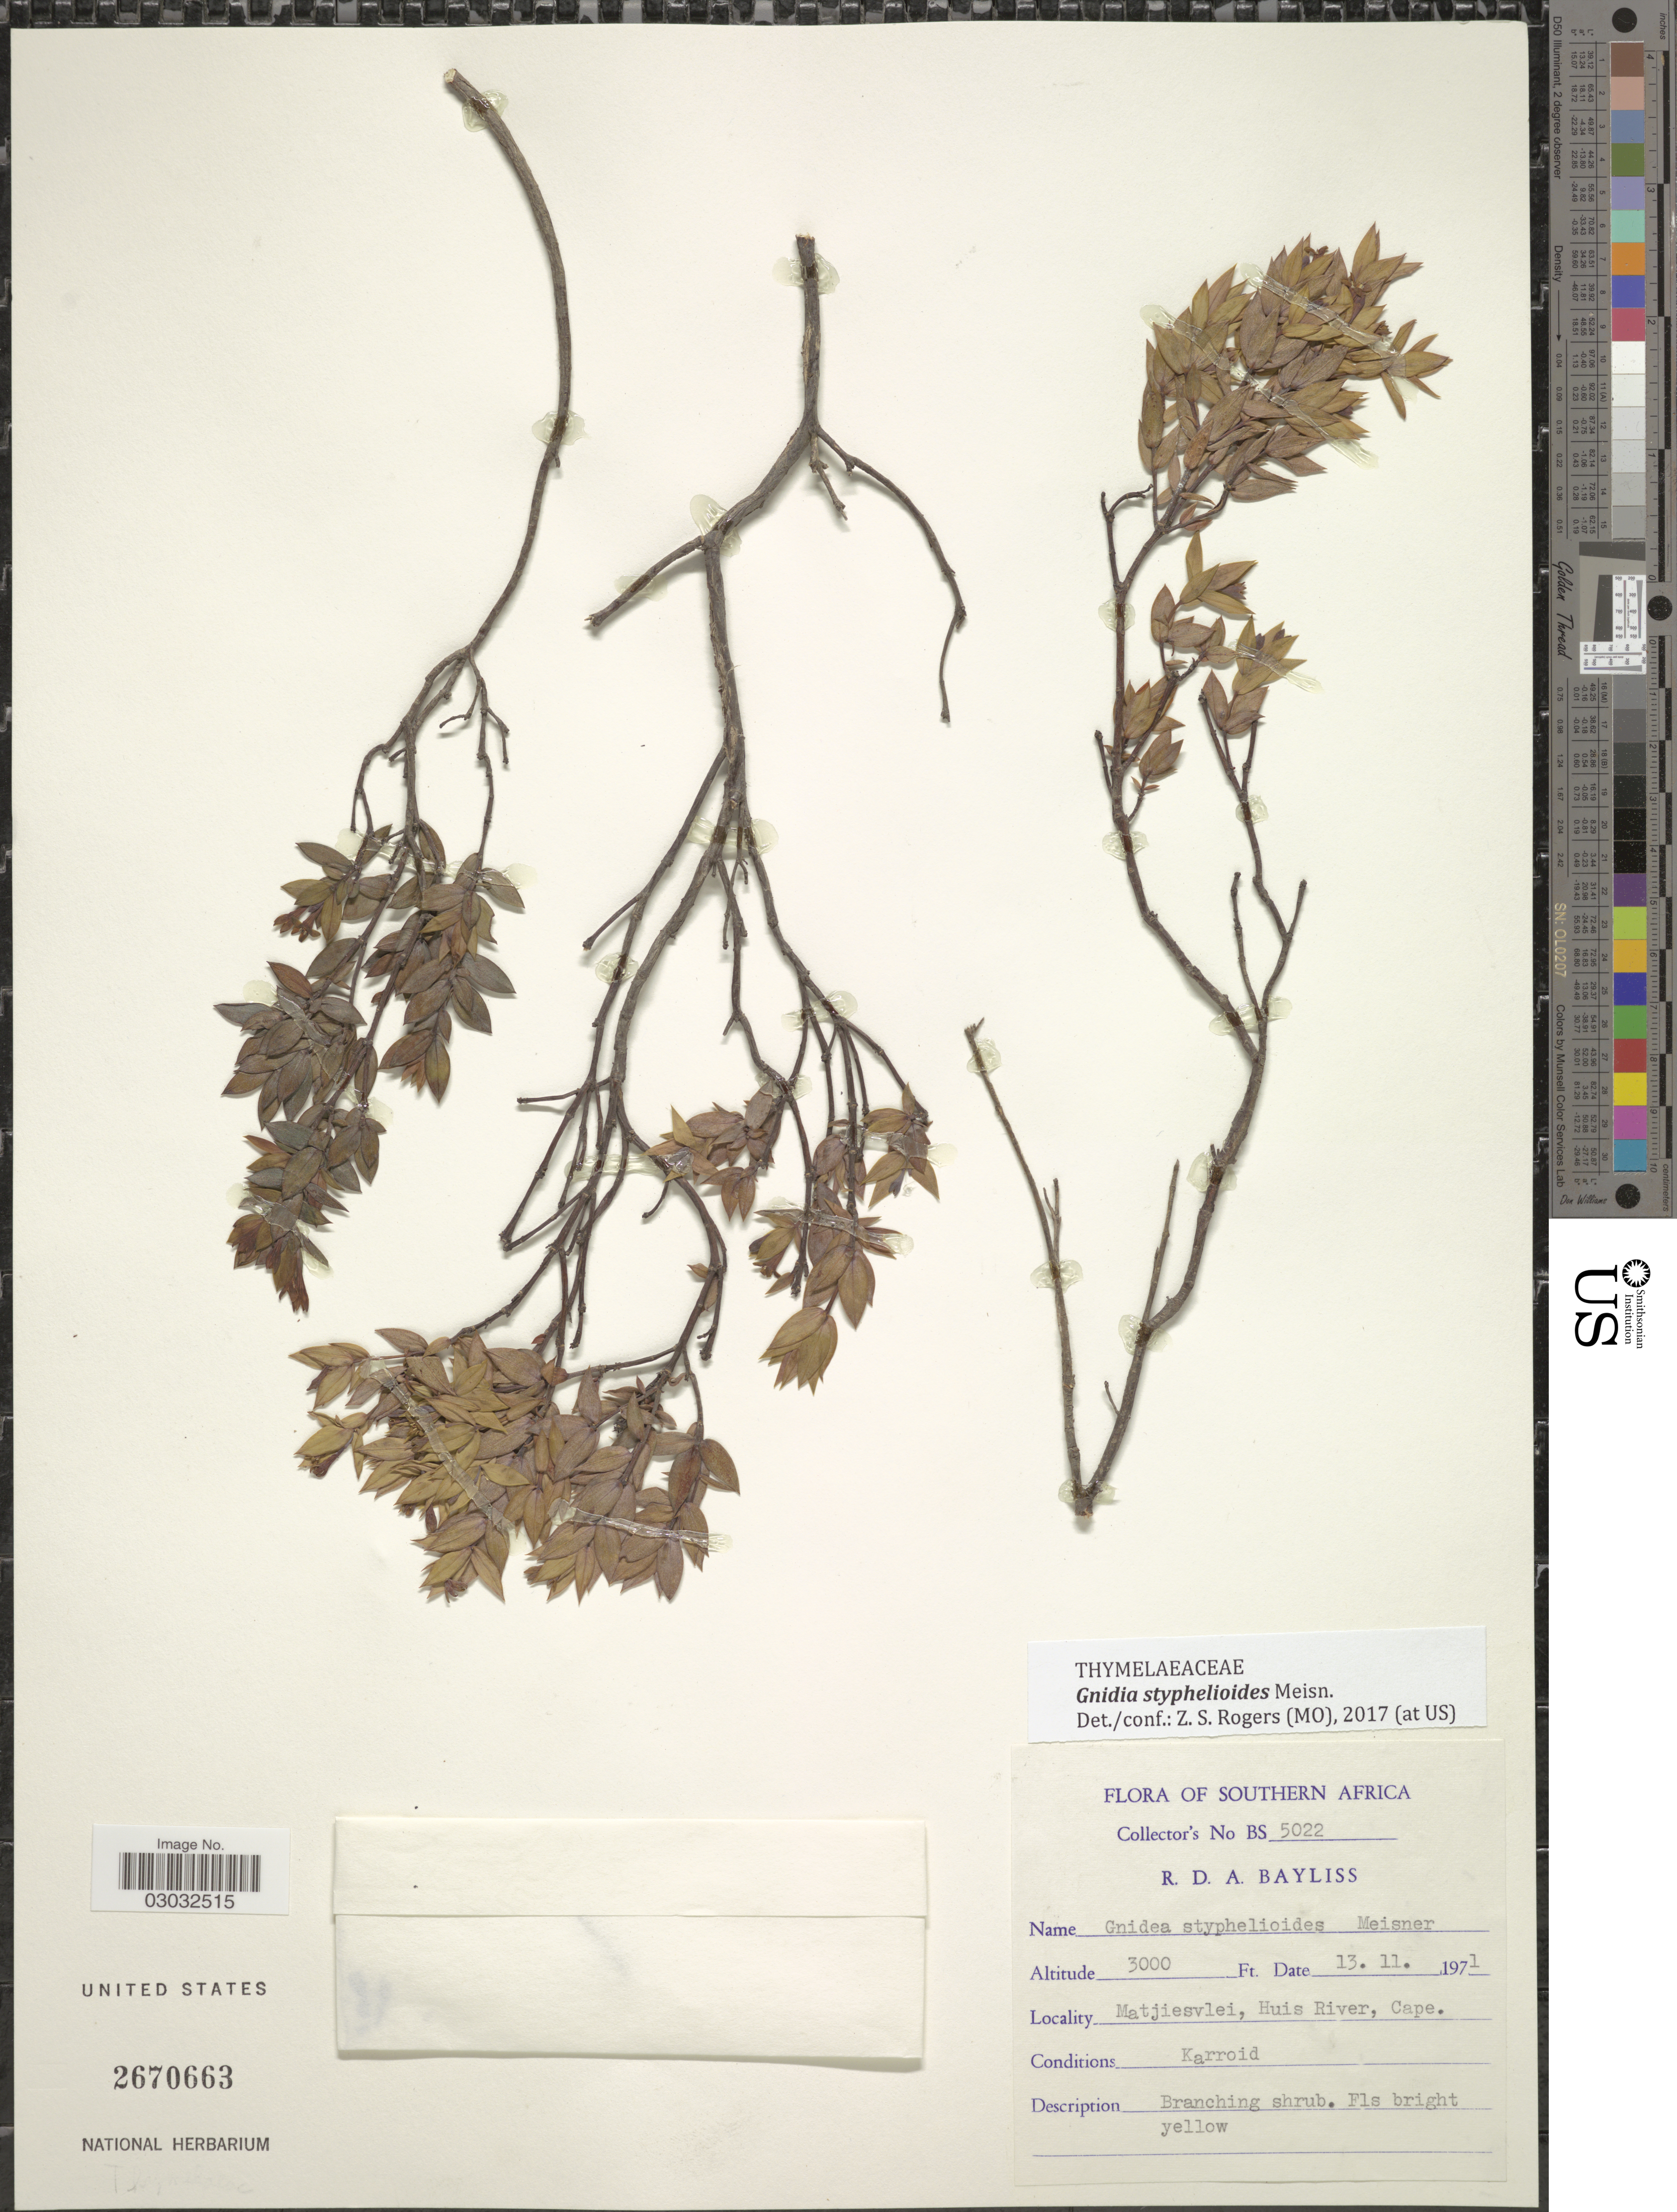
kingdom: Plantae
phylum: Tracheophyta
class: Magnoliopsida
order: Malvales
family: Thymelaeaceae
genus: Gnidia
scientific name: Gnidia styphelioides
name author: Meisn.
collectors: R. Bayliss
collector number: BS5022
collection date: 1971-11-13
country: South Africa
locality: Southern Africa. Matjiesvlei, Huis River, Cape.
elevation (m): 914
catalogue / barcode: US 2670663